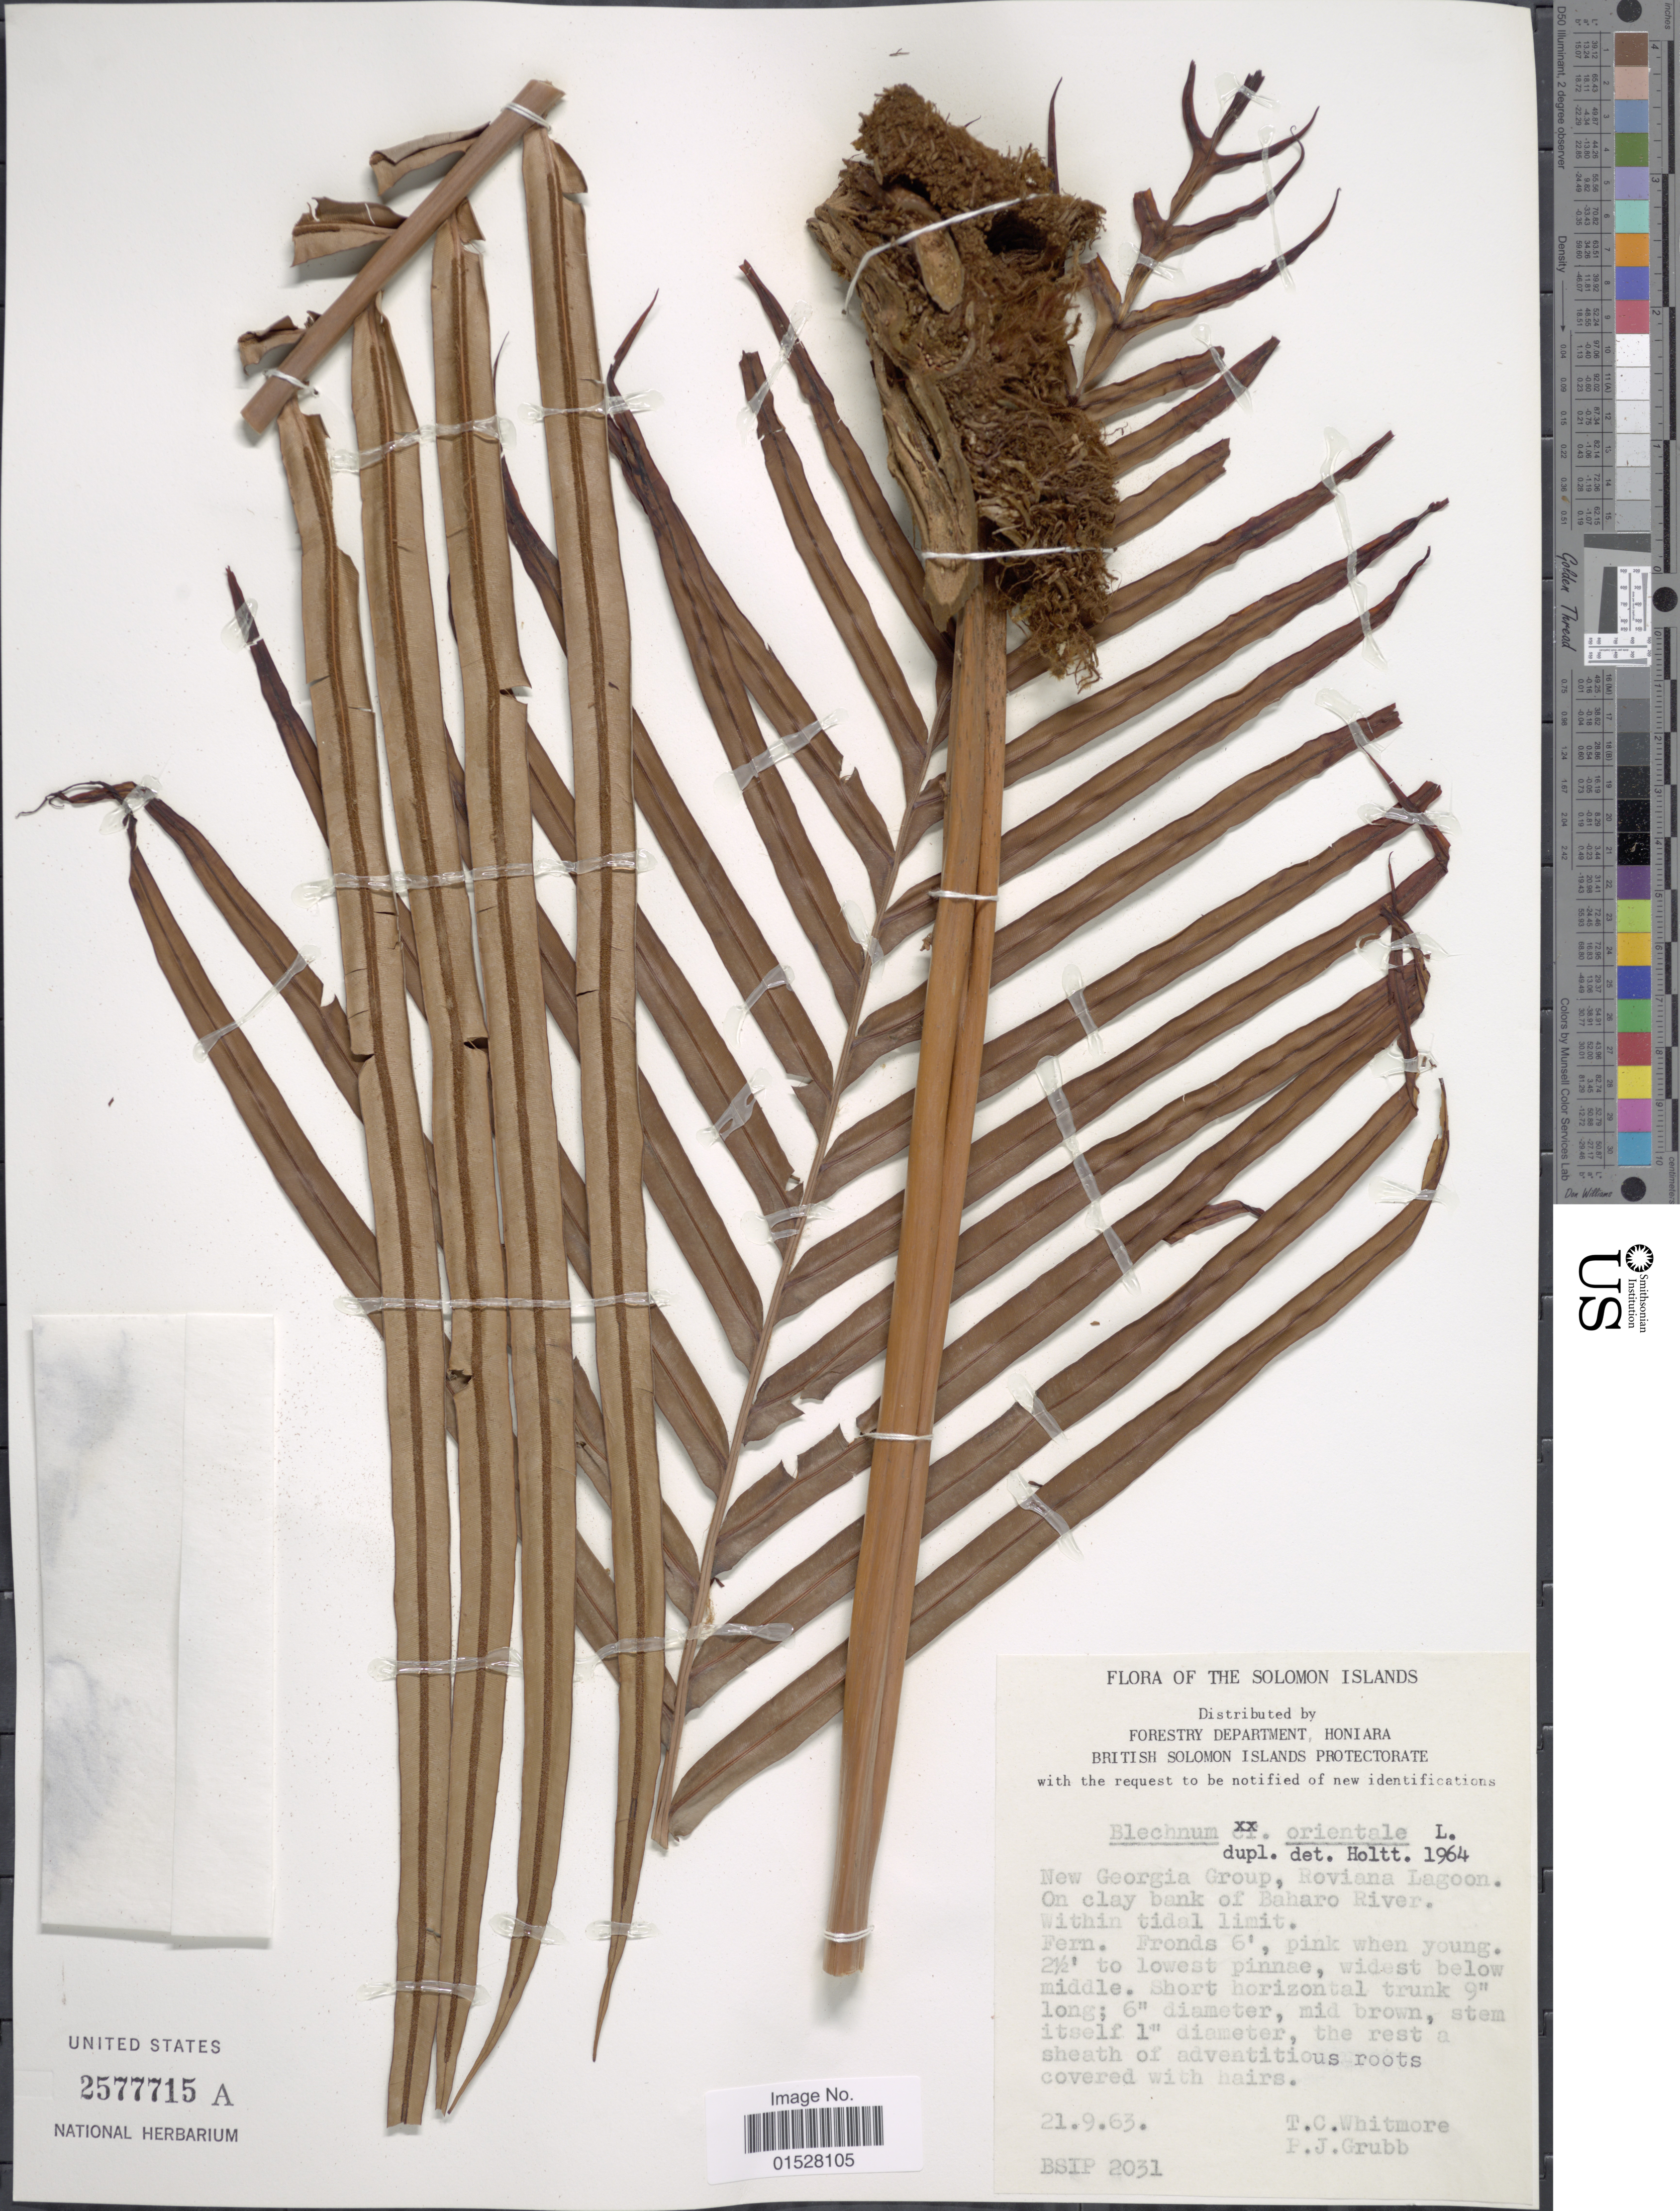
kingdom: Plantae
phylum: Tracheophyta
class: Polypodiopsida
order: Polypodiales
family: Blechnaceae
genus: Blechnum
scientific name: Blechnum orientale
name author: L.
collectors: T. C. Whitmore & P. J. Grubb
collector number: BSIP 2031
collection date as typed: Transcribed d/m/y: 21/9/63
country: Solomon Islands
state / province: Solomon Islands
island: New Georgia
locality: New Georgia Group, Roviana Lagoon, on clay bank of Baharo River.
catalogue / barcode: US 2577715A